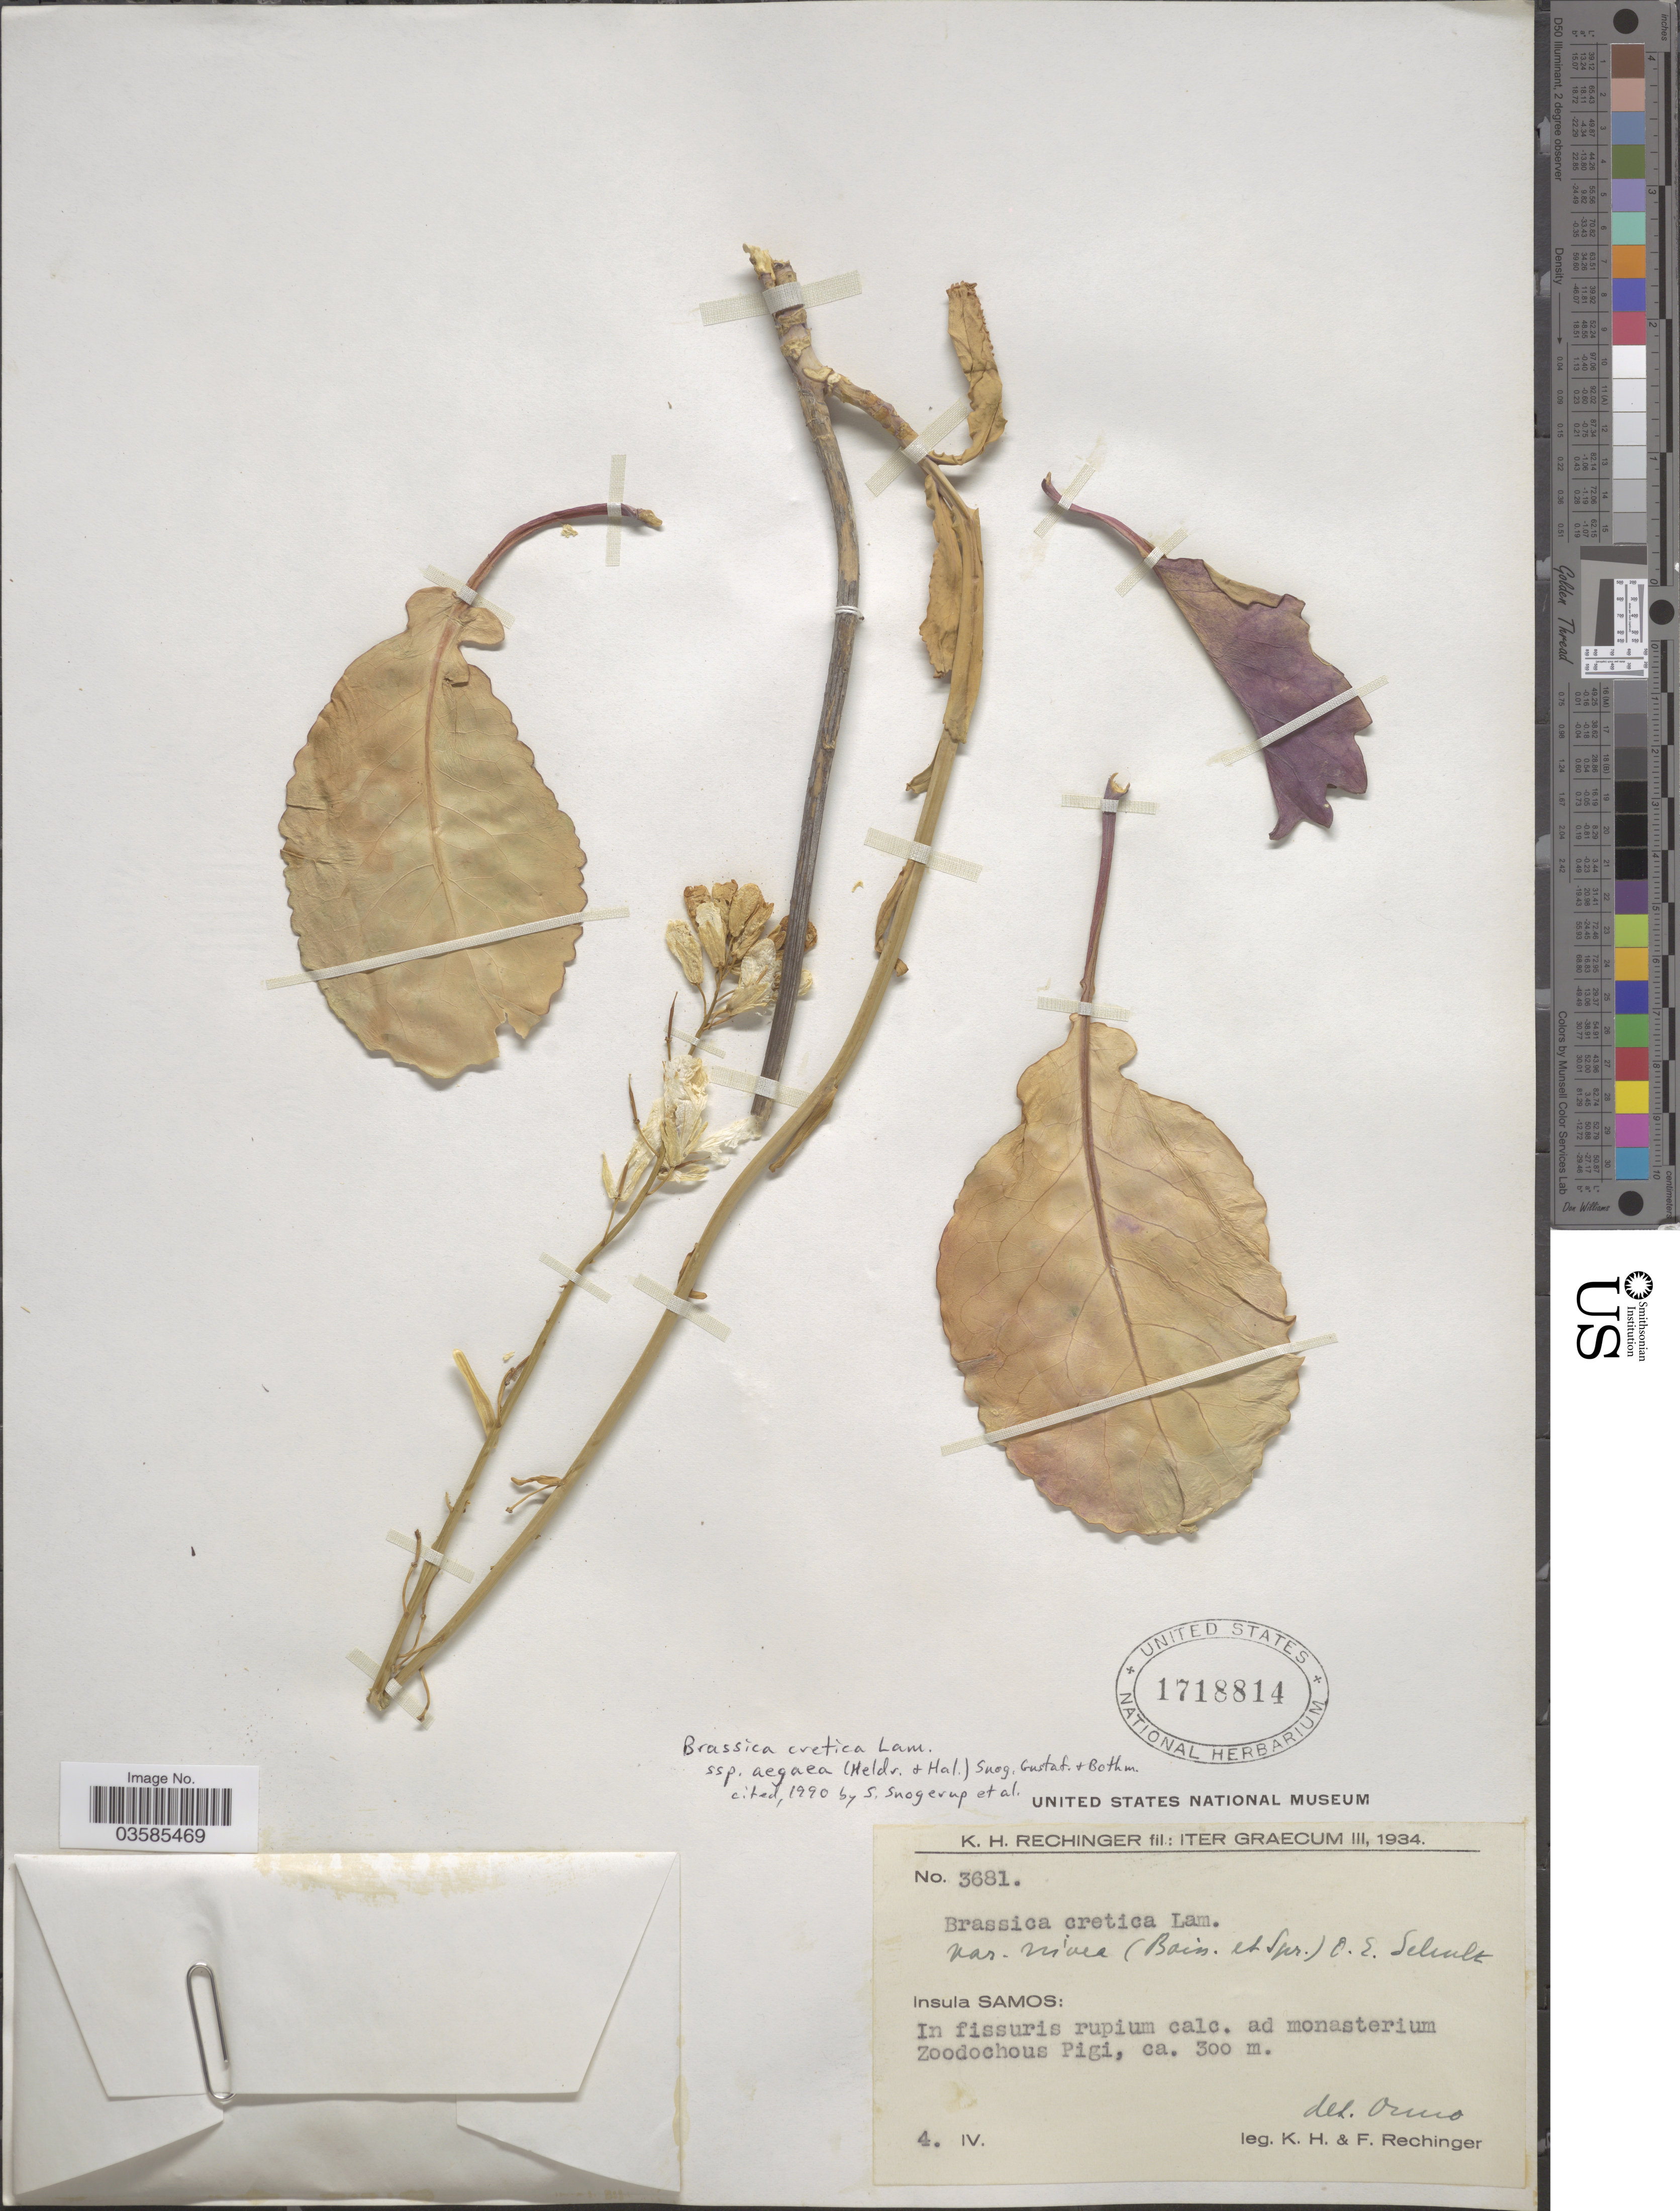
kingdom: Plantae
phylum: Tracheophyta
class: Magnoliopsida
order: Brassicales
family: Brassicaceae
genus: Brassica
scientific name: Brassica cretica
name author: Lam.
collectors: K. H. Rechinger & F. Rechinger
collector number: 3681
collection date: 1934-04-04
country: Greece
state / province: North Aegean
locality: Insula Samos: In fissuris rupium calc. ad monasterium Zoodochous Pigi.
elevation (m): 300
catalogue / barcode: US 1718814